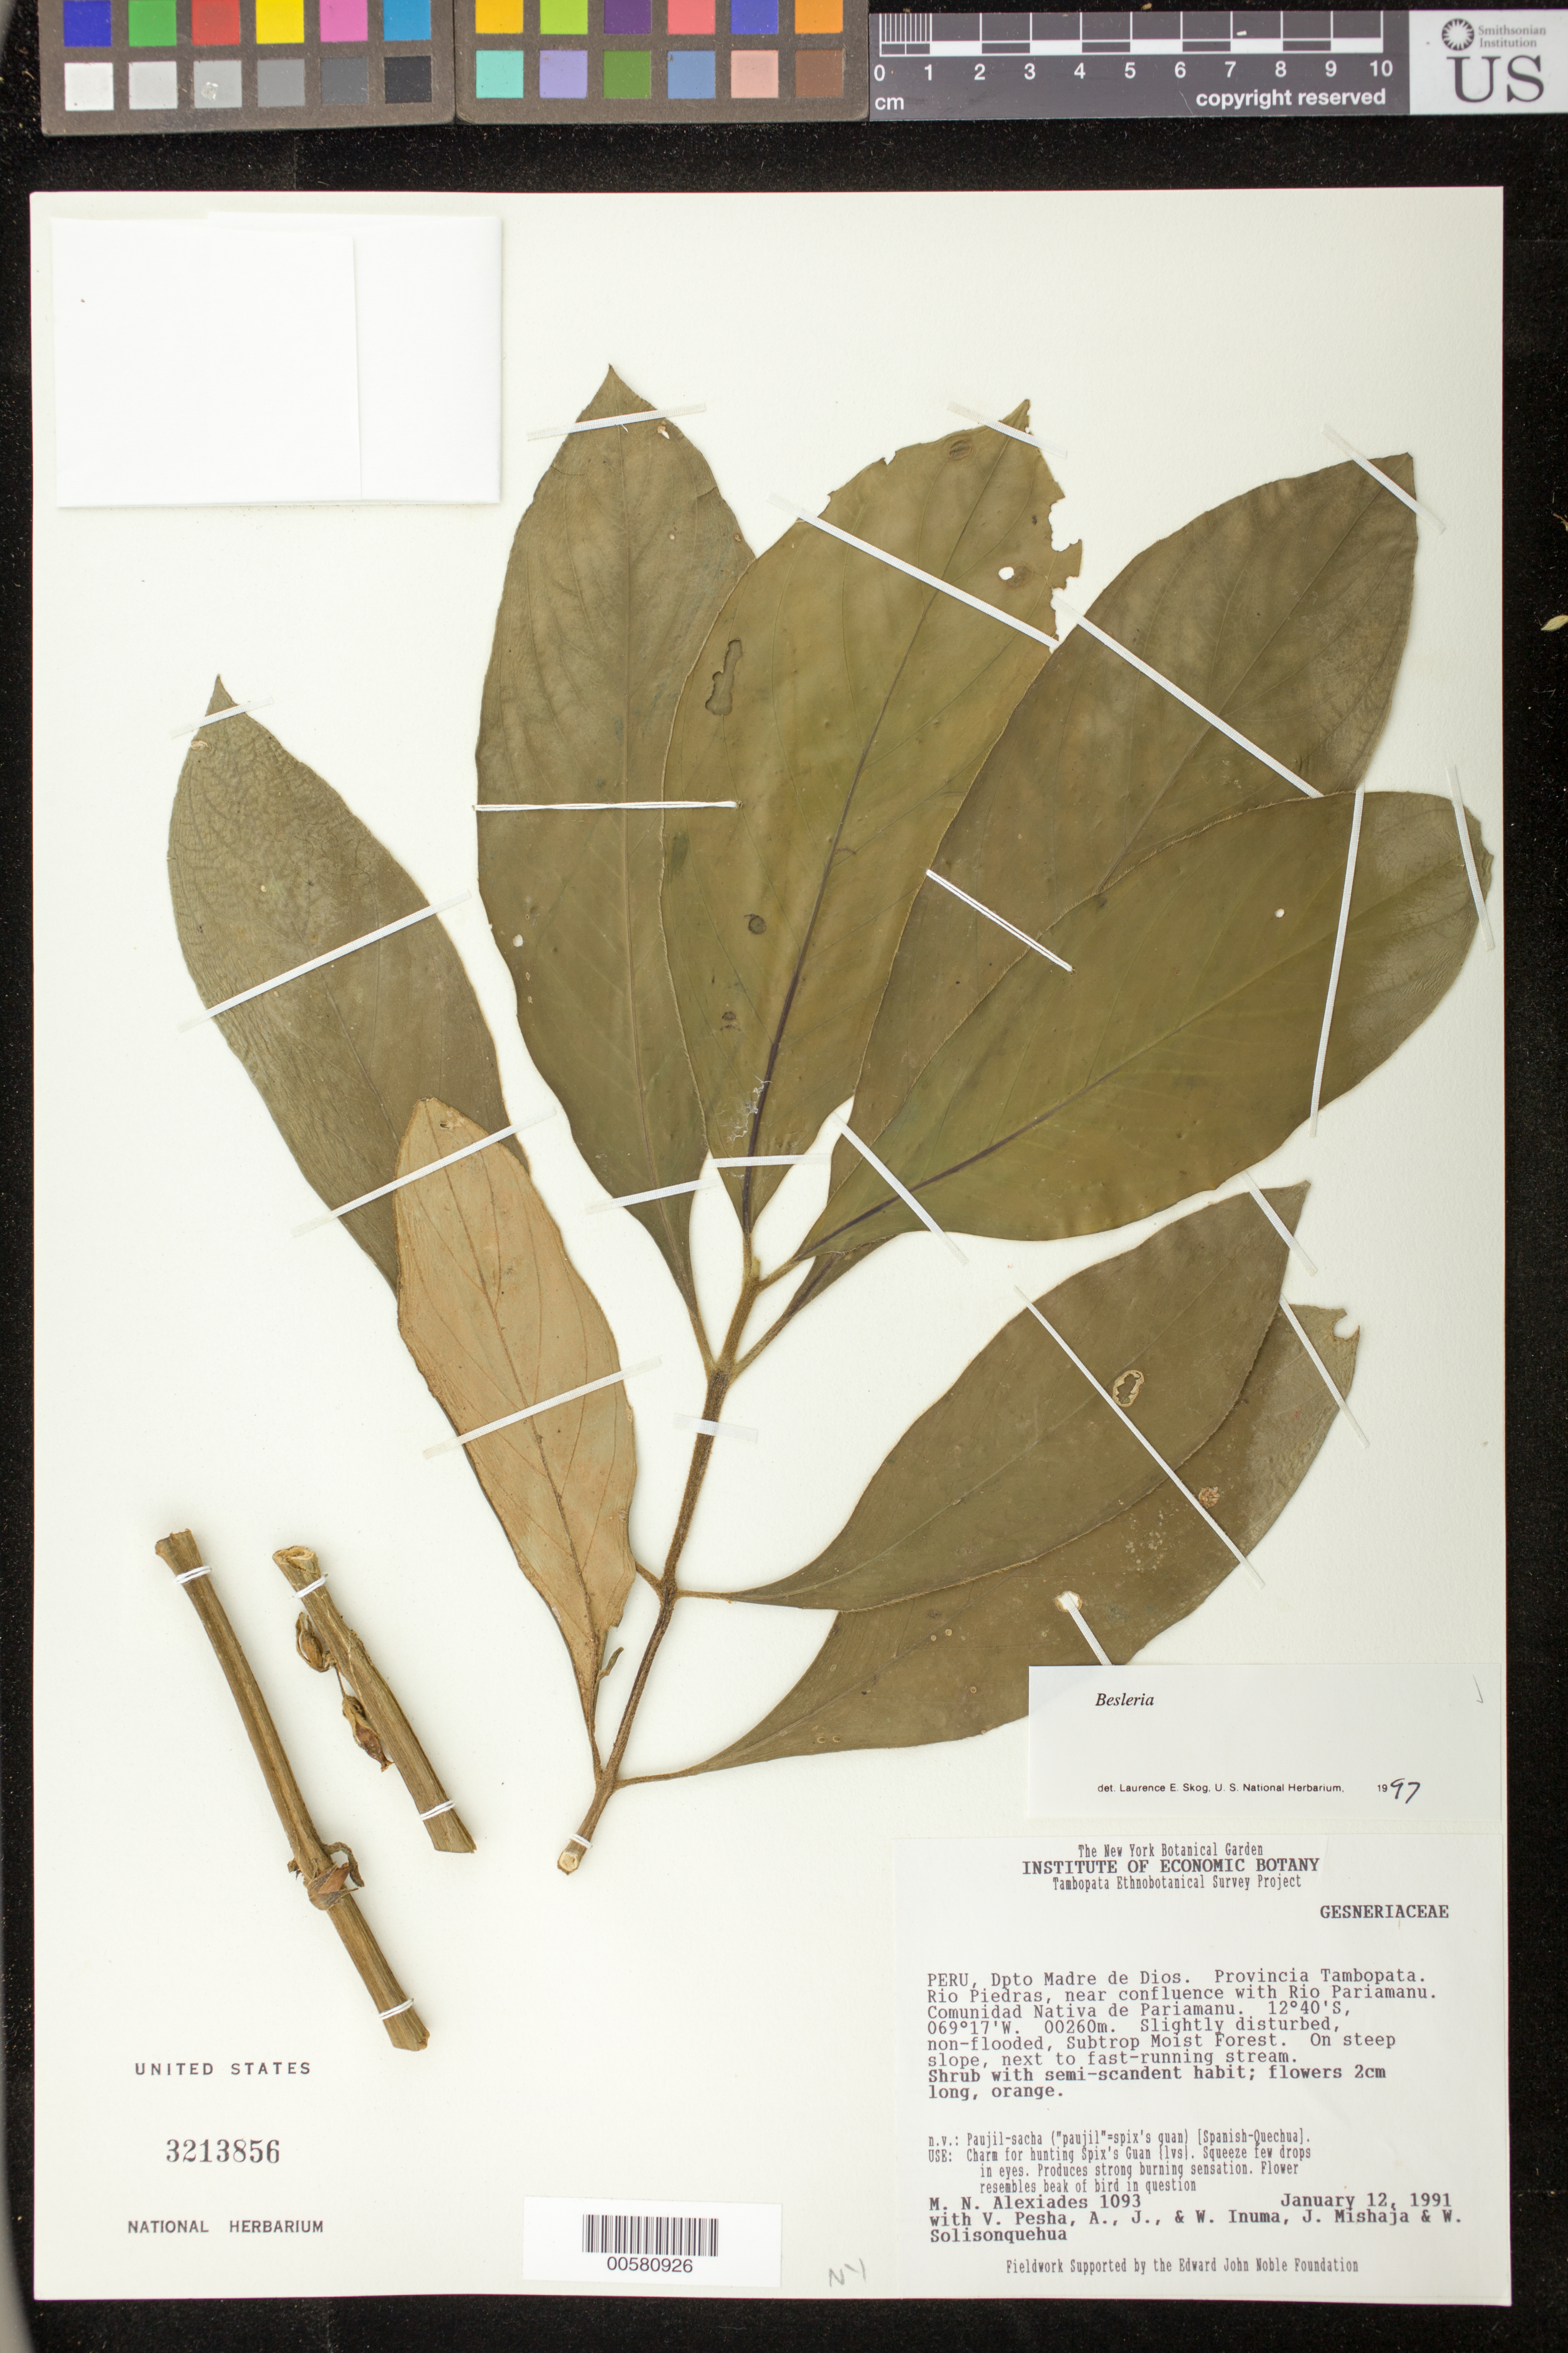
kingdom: Plantae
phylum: Tracheophyta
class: Magnoliopsida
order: Lamiales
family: Gesneriaceae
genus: Besleria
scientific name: Besleria sp.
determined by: Skog, Laurence E.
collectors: M. Alexiades & et al.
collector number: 1093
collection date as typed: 12 Jan 1991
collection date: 1991-01-12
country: Peru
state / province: Madre de Dios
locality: Prov. Tambopata; Rio Piedras, near confluence with Rio Pariamanu; Comunidad Nativa de Pariamanu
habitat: Slightly disturbed, non-flooded, subtropical moist forest; on steep slope, next to fast-running stream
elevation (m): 260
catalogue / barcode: US 3213856